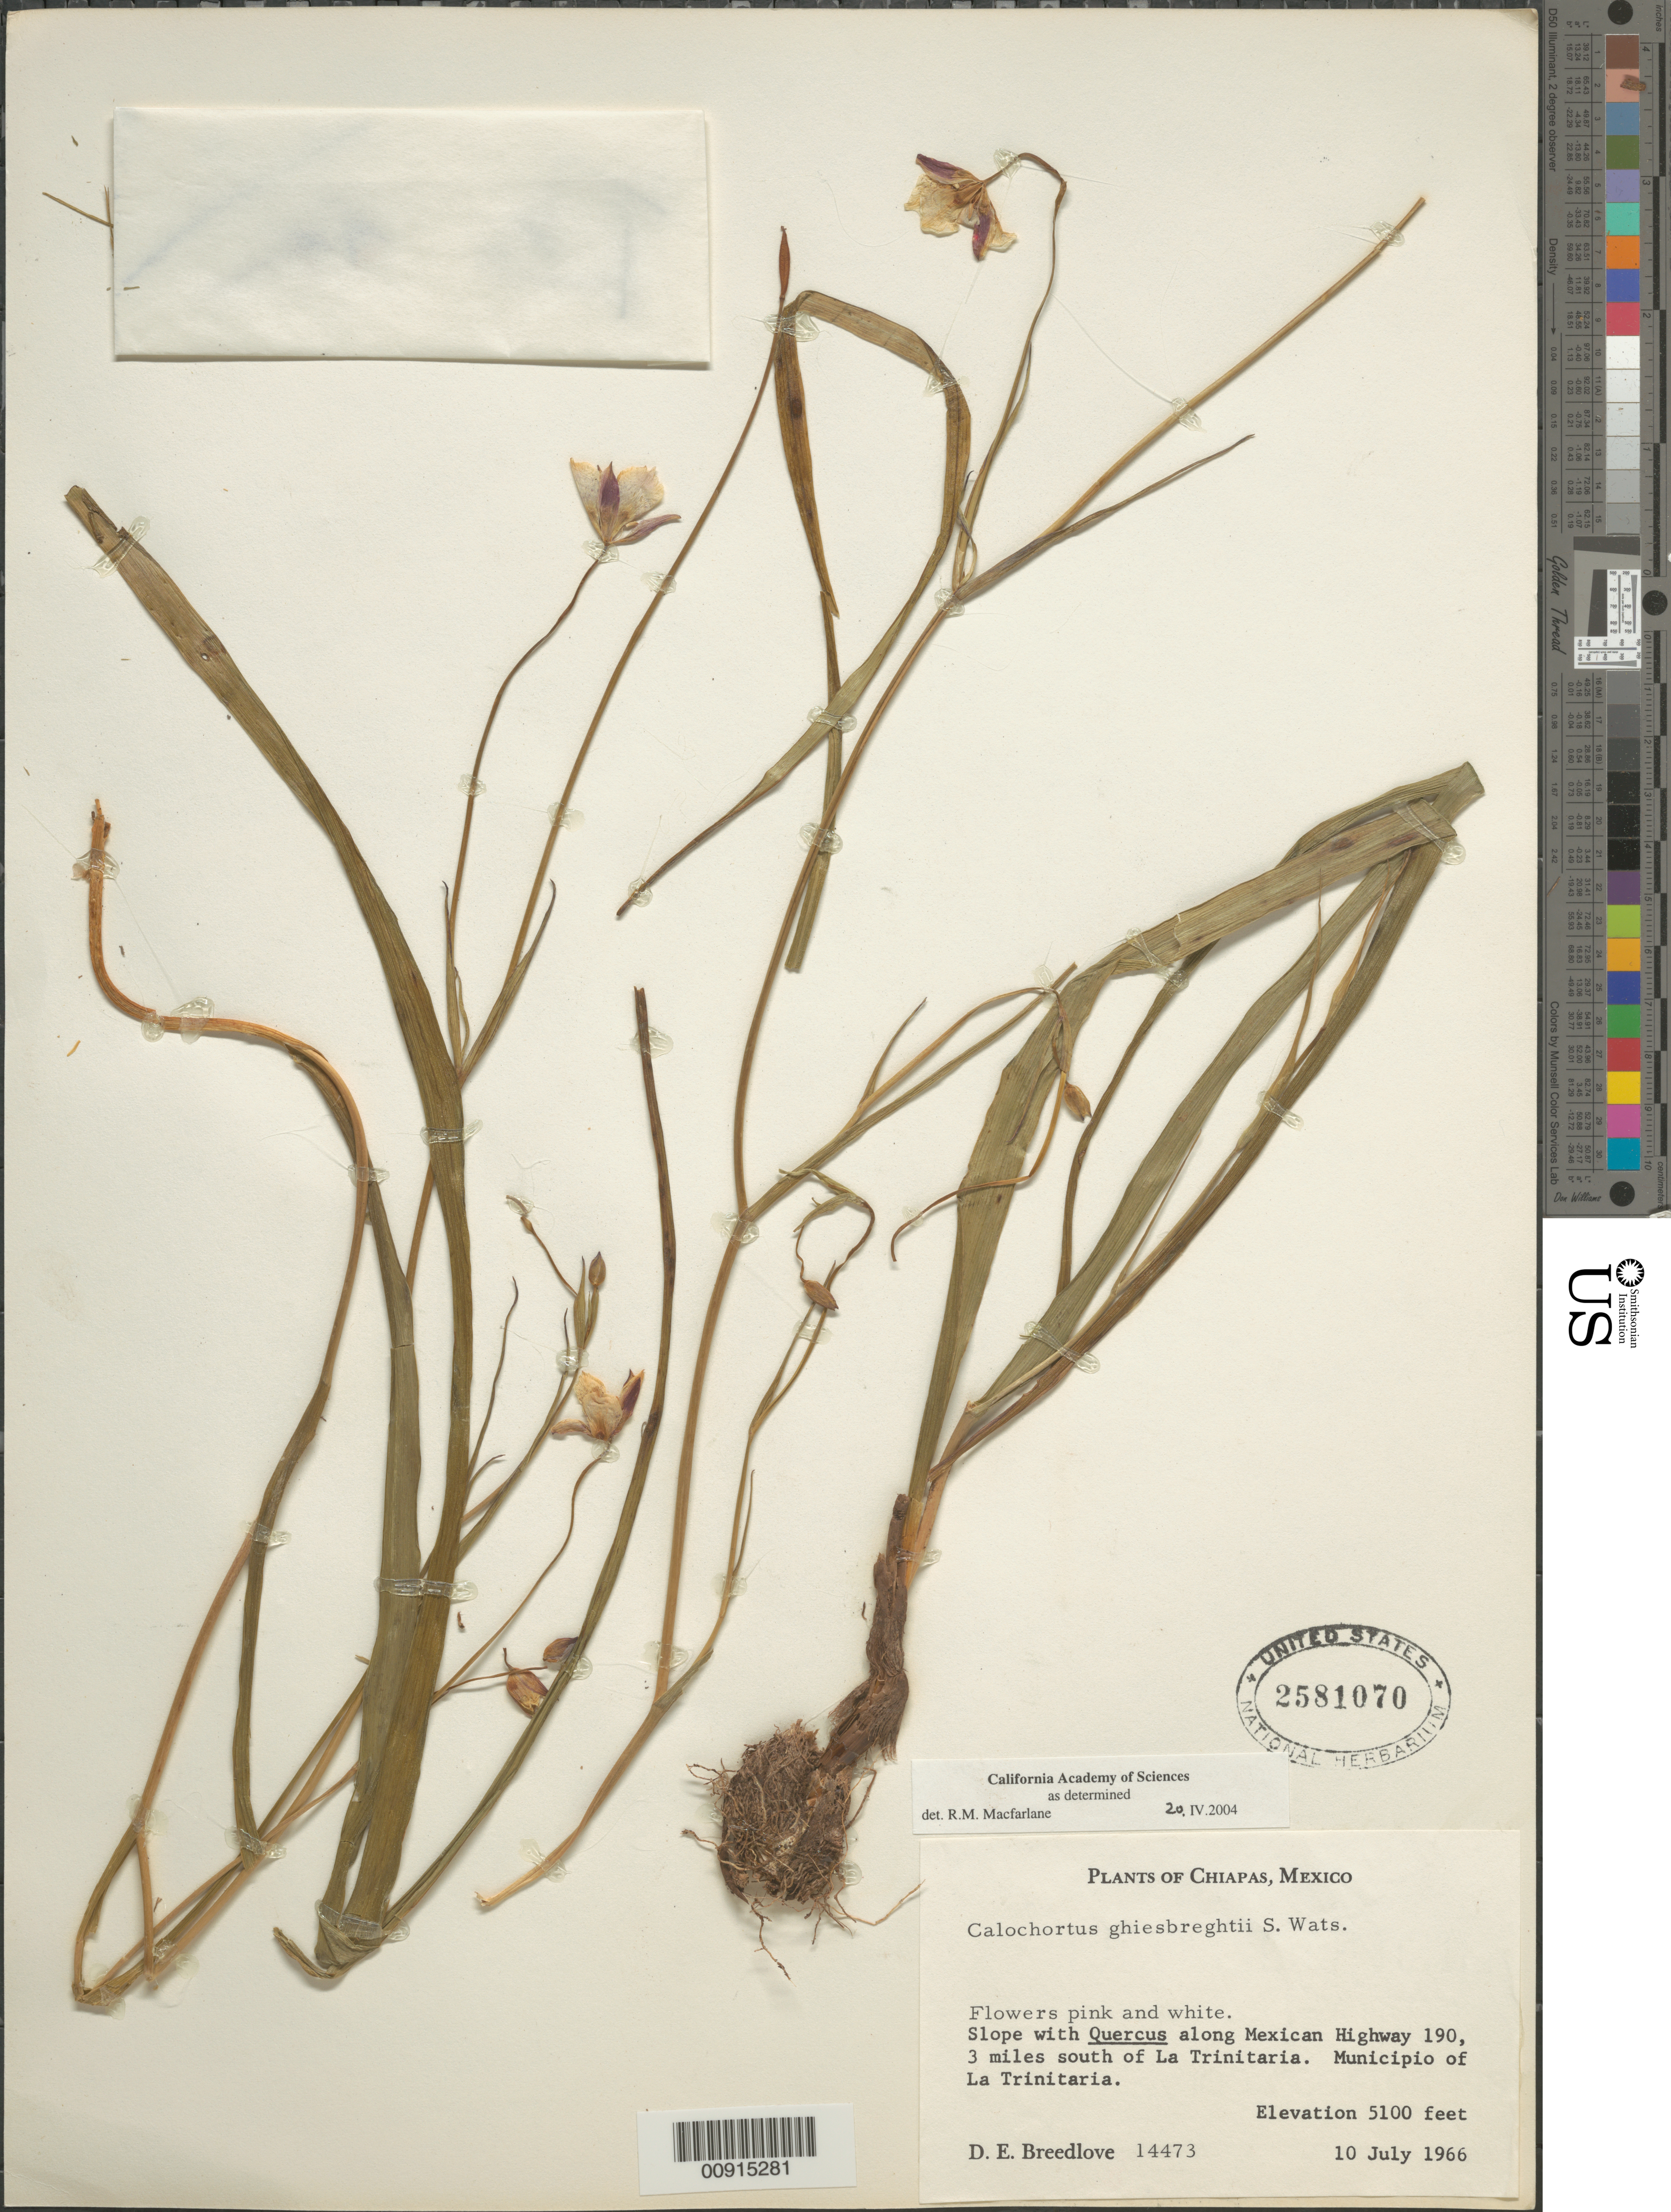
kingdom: Plantae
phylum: Tracheophyta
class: Liliopsida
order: Liliales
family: Liliaceae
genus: Calochortus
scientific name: Calochortus ghiesbreghtii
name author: S. Watson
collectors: D. E. Breedlove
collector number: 14473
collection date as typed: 10 Jul 1966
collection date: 1966-07-10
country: Mexico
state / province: Chiapas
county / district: Trinitaria, La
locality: Along Mexican Highway 190, 3 miles south of La Trinitaria. Municipio of La Trinitaria,Chiapas.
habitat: Slope with Quercus along highway.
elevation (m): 1554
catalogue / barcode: US 2581070